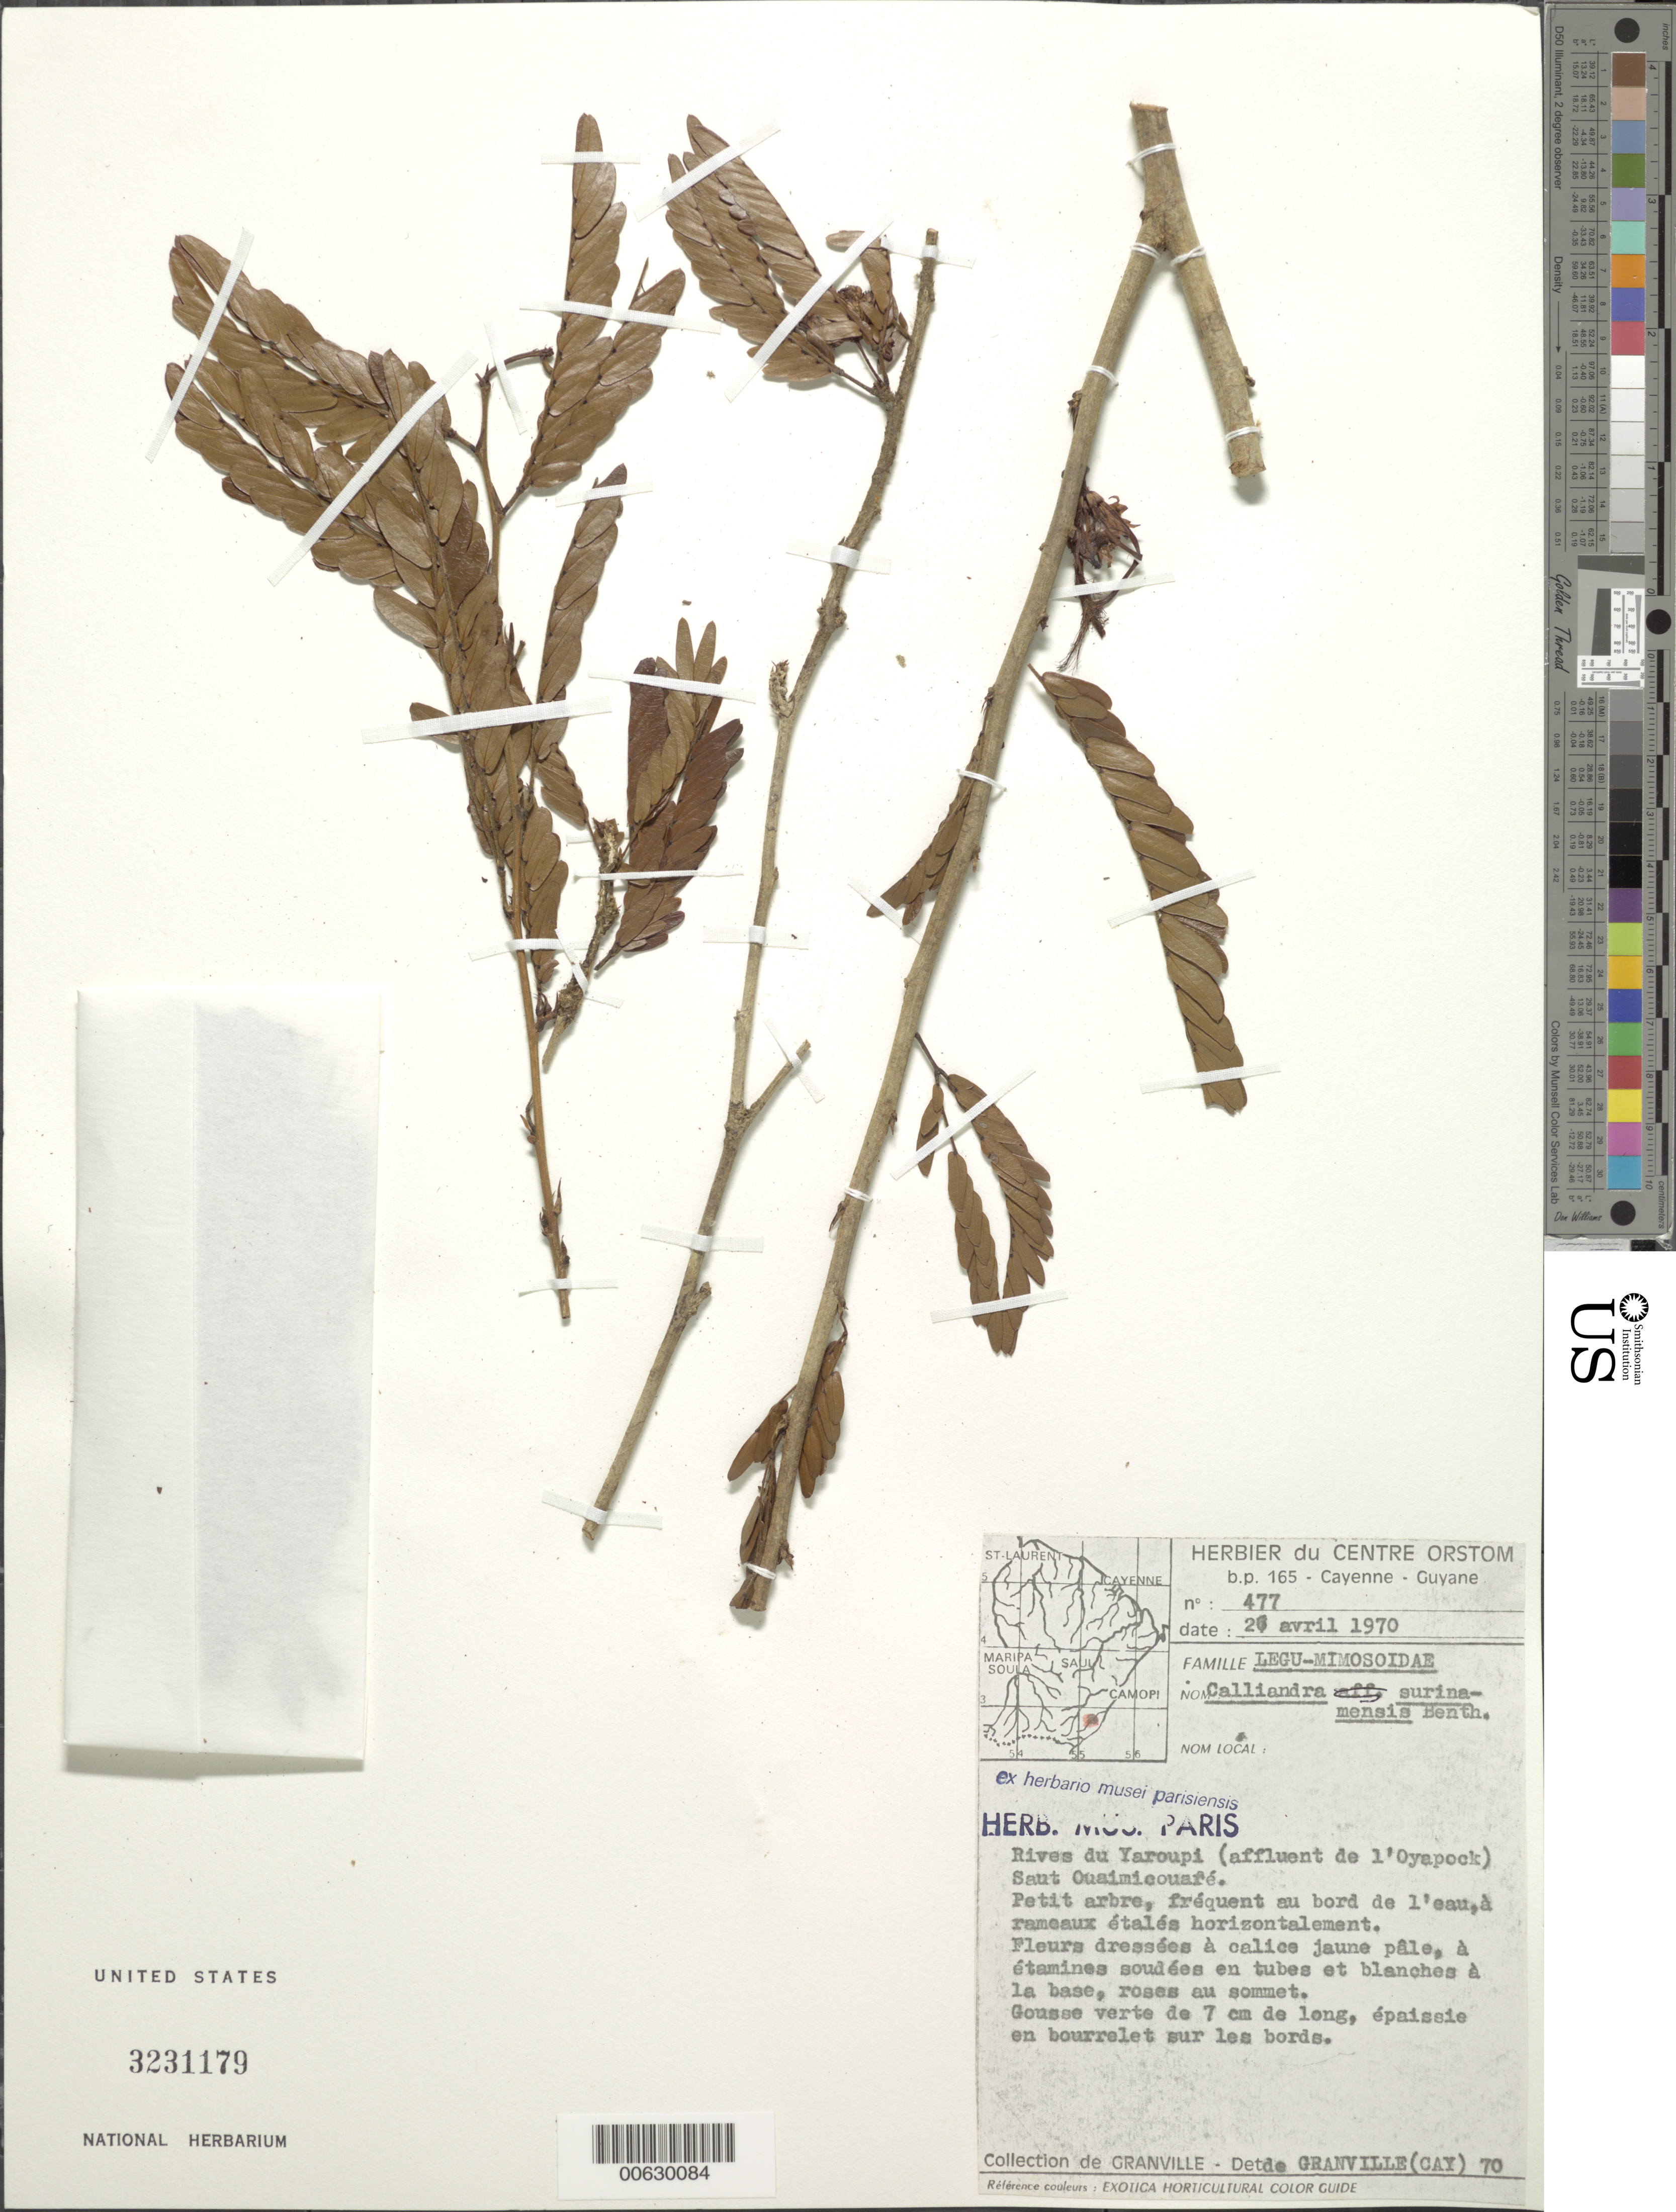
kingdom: Plantae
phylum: Tracheophyta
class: Magnoliopsida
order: Fabales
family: Fabaceae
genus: Calliandra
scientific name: Calliandra surinamensis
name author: Benth.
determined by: Granville, J. J. de, (CAY), Institut de Recherche pour le Developpement (IRD) (FRENCH GUIANA)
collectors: J.-J. de Granville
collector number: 477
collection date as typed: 27-Apr-70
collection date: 1970-04-27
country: French Guiana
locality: Fleuve Yaroupi (affl. de l'Oyapock), Saut Ouaimicouaré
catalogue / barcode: US 3231179